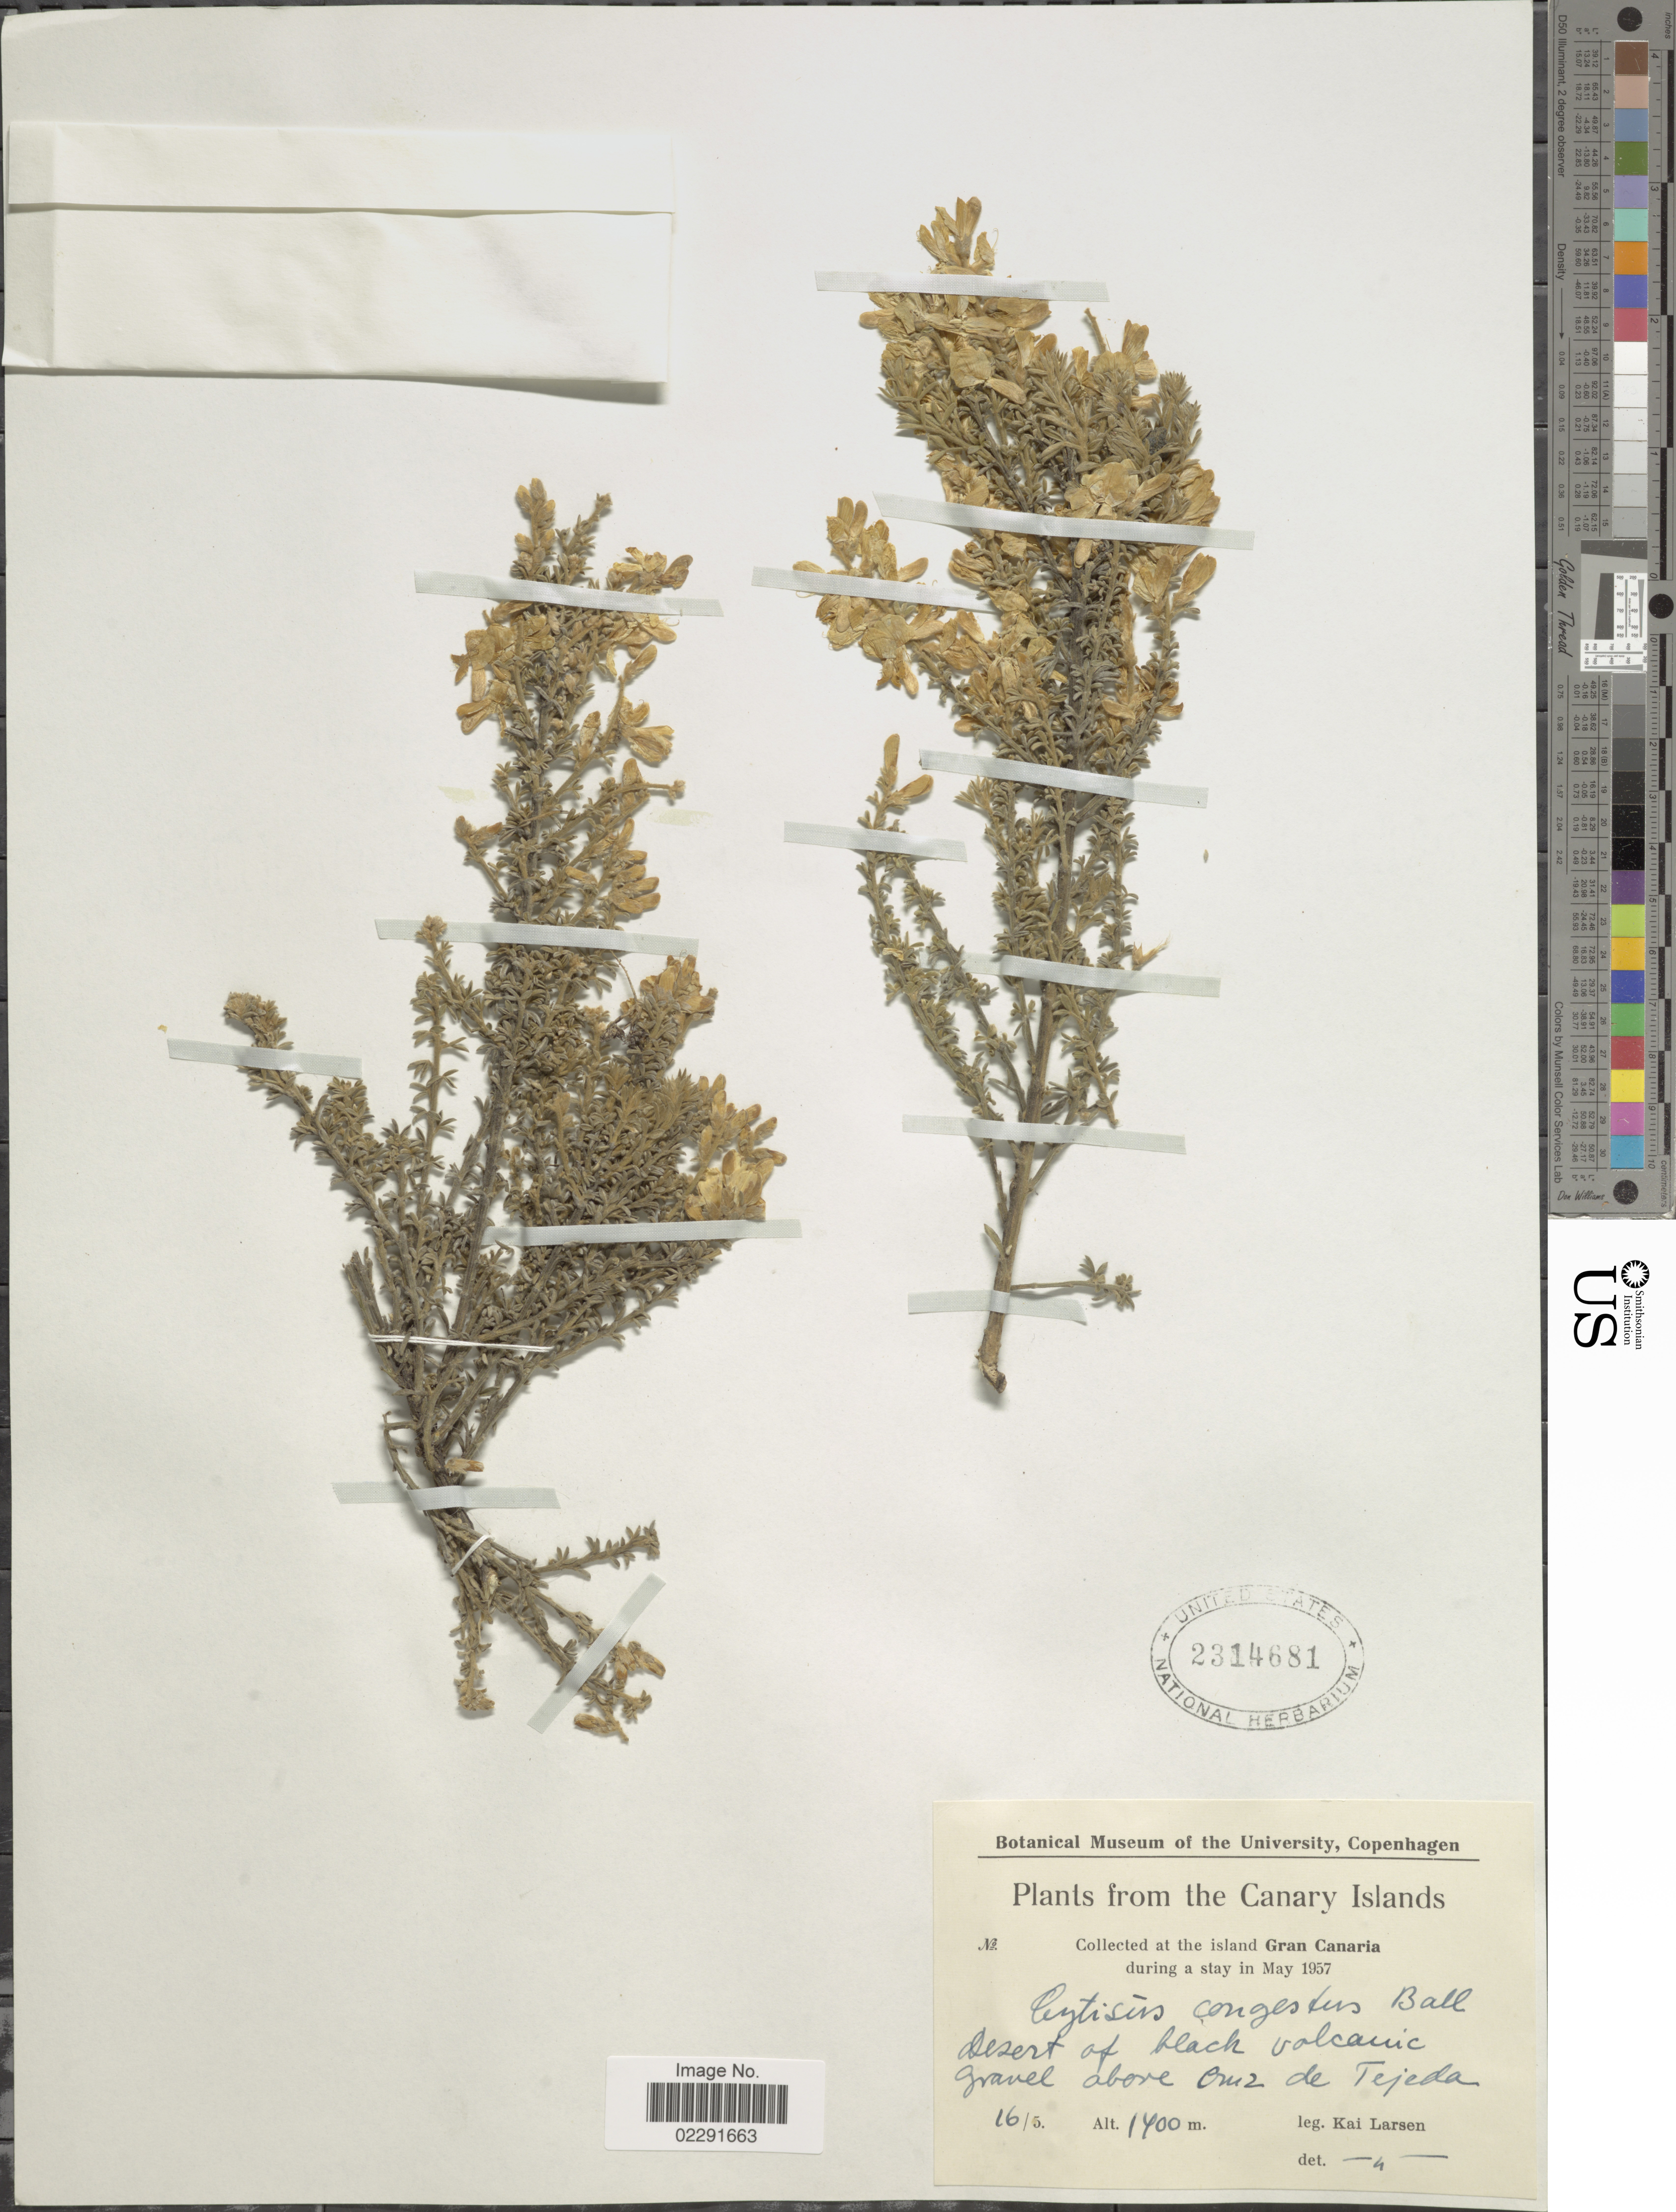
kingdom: Plantae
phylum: Tracheophyta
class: Magnoliopsida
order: Fabales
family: Fabaceae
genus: Genista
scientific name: Genista microphylla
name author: DC.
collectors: K. Larsen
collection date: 1957-05-16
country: Spain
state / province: Canarias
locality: Gran Canaria, desert of black volcanic gravel above Cruz de Tejeda.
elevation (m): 1400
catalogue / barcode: US 2314681